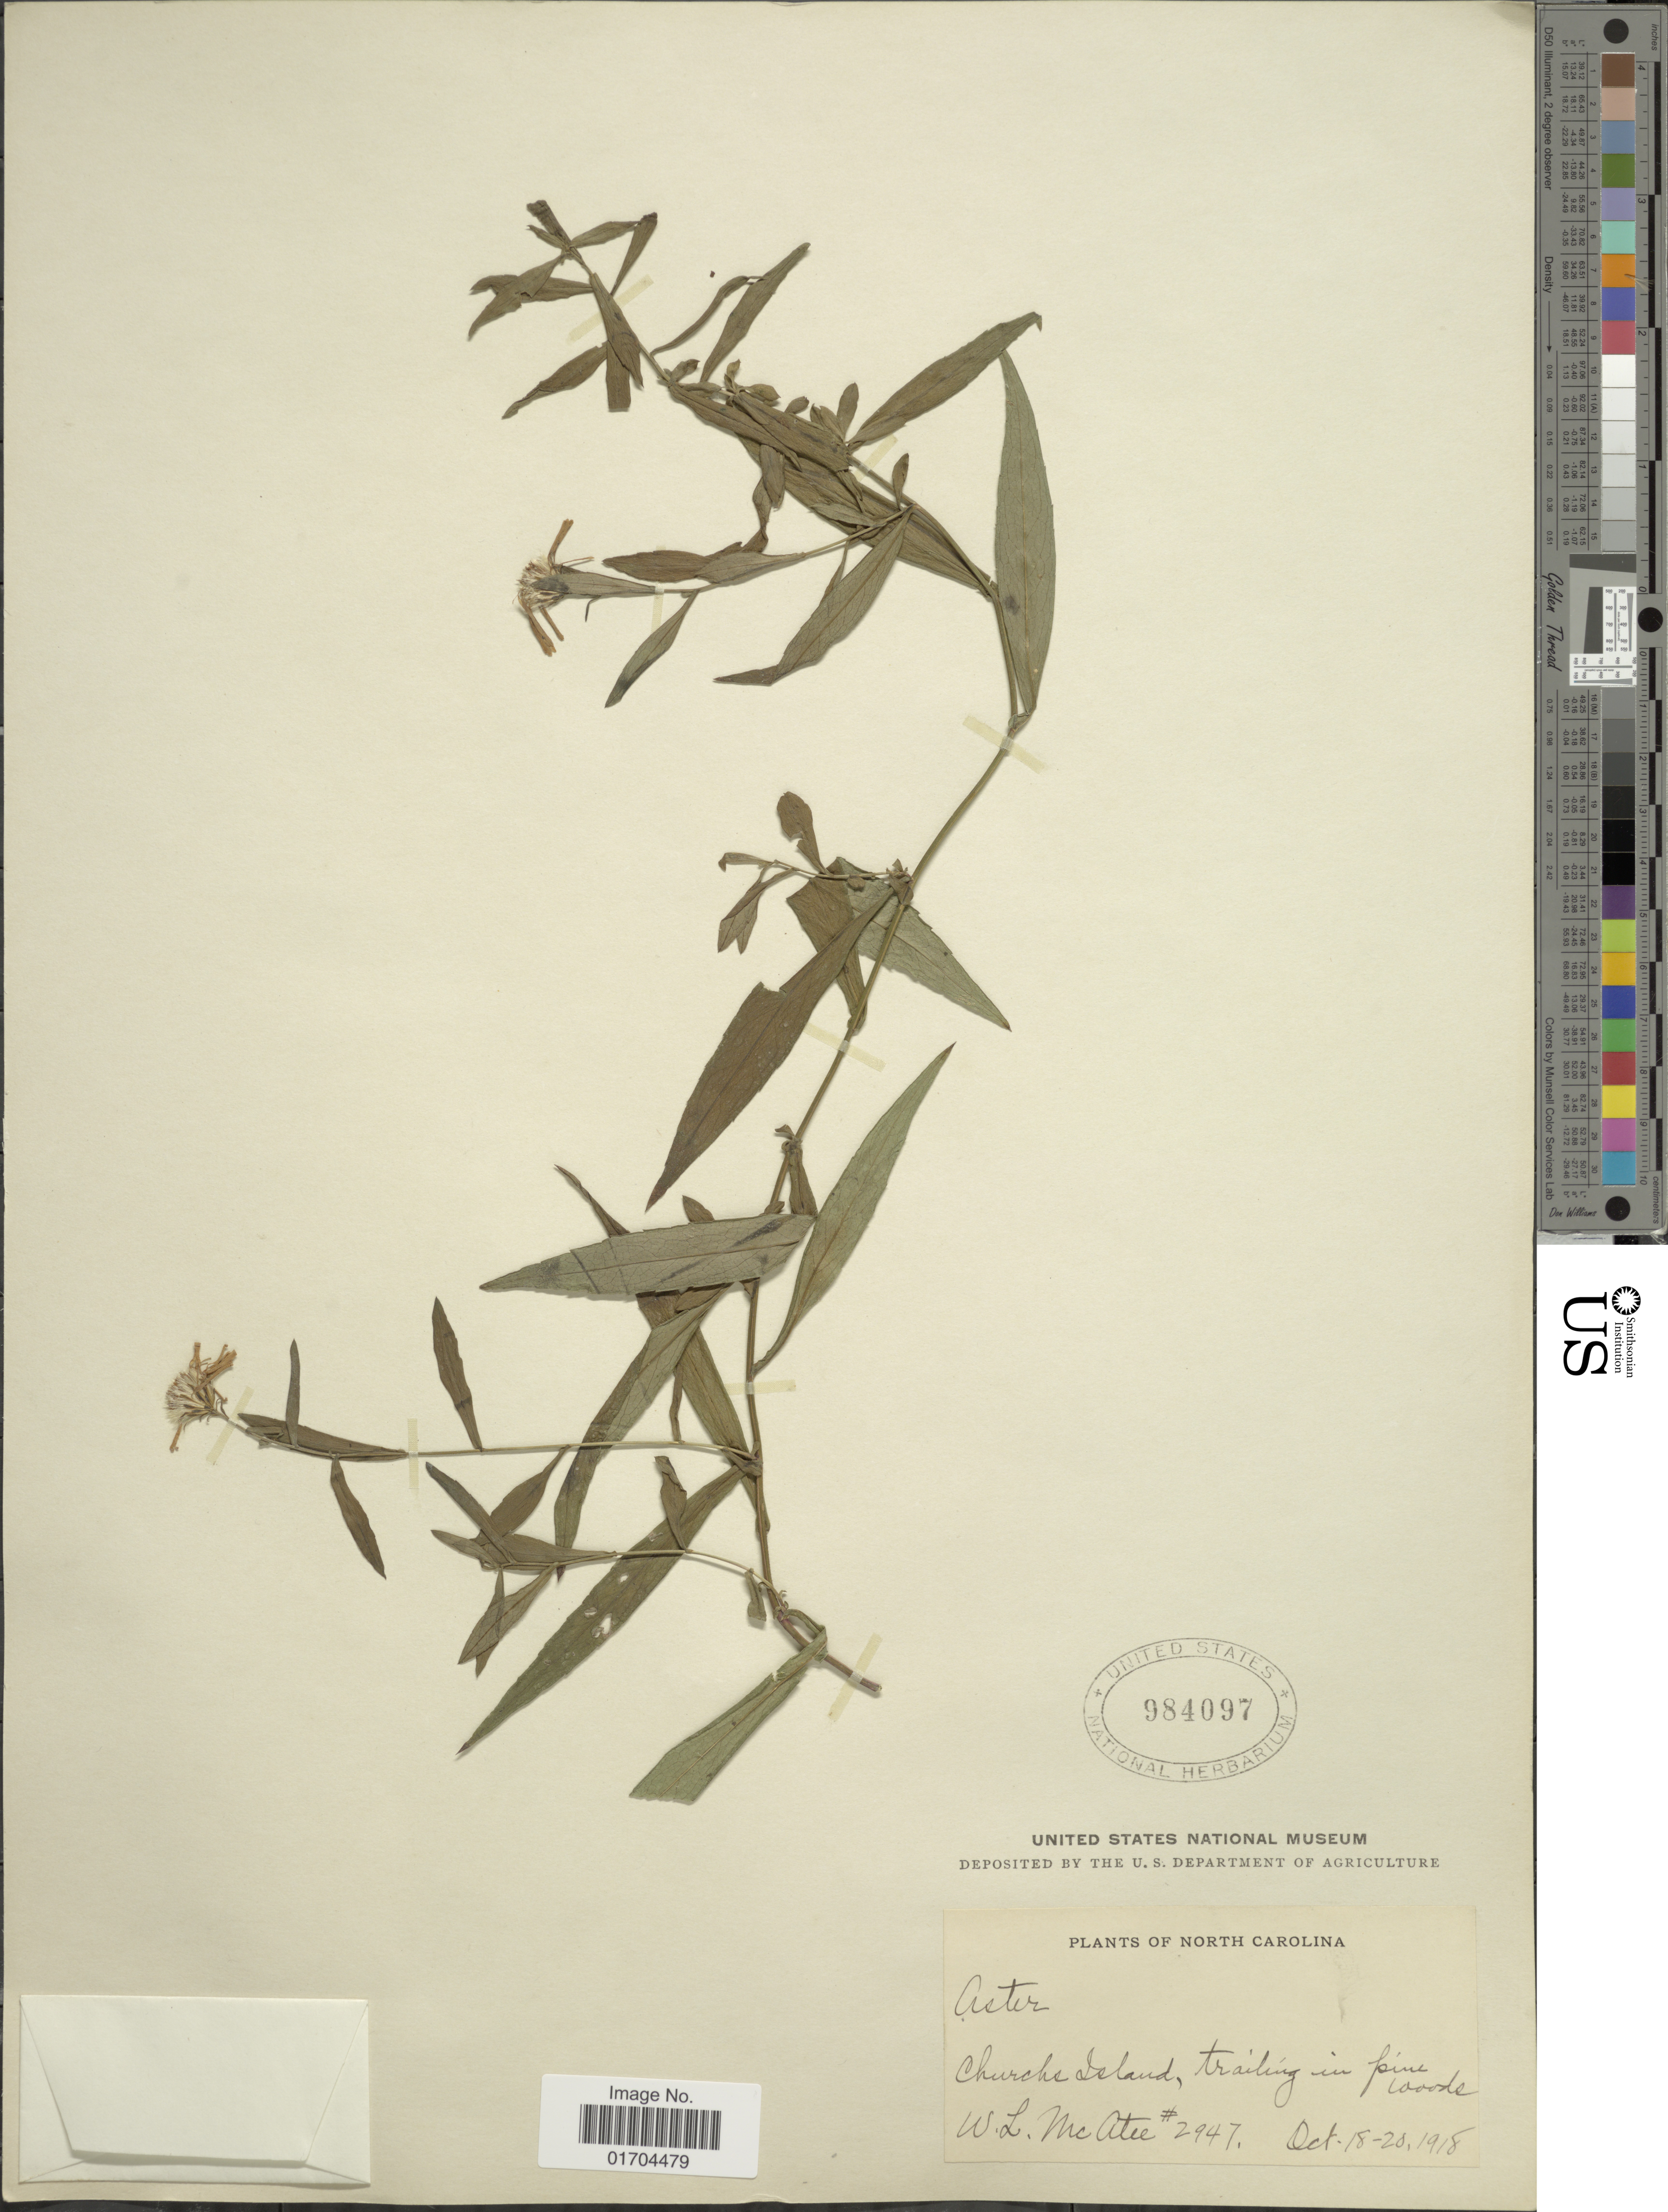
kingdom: Plantae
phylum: Tracheophyta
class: Magnoliopsida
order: Asterales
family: Asteraceae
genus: Symphyotrichum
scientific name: Symphyotrichum sp.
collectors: W. McAtee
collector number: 2947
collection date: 1918-10-18/1918-10-20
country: United States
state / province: North Carolina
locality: Churchs Island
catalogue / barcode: US 984097